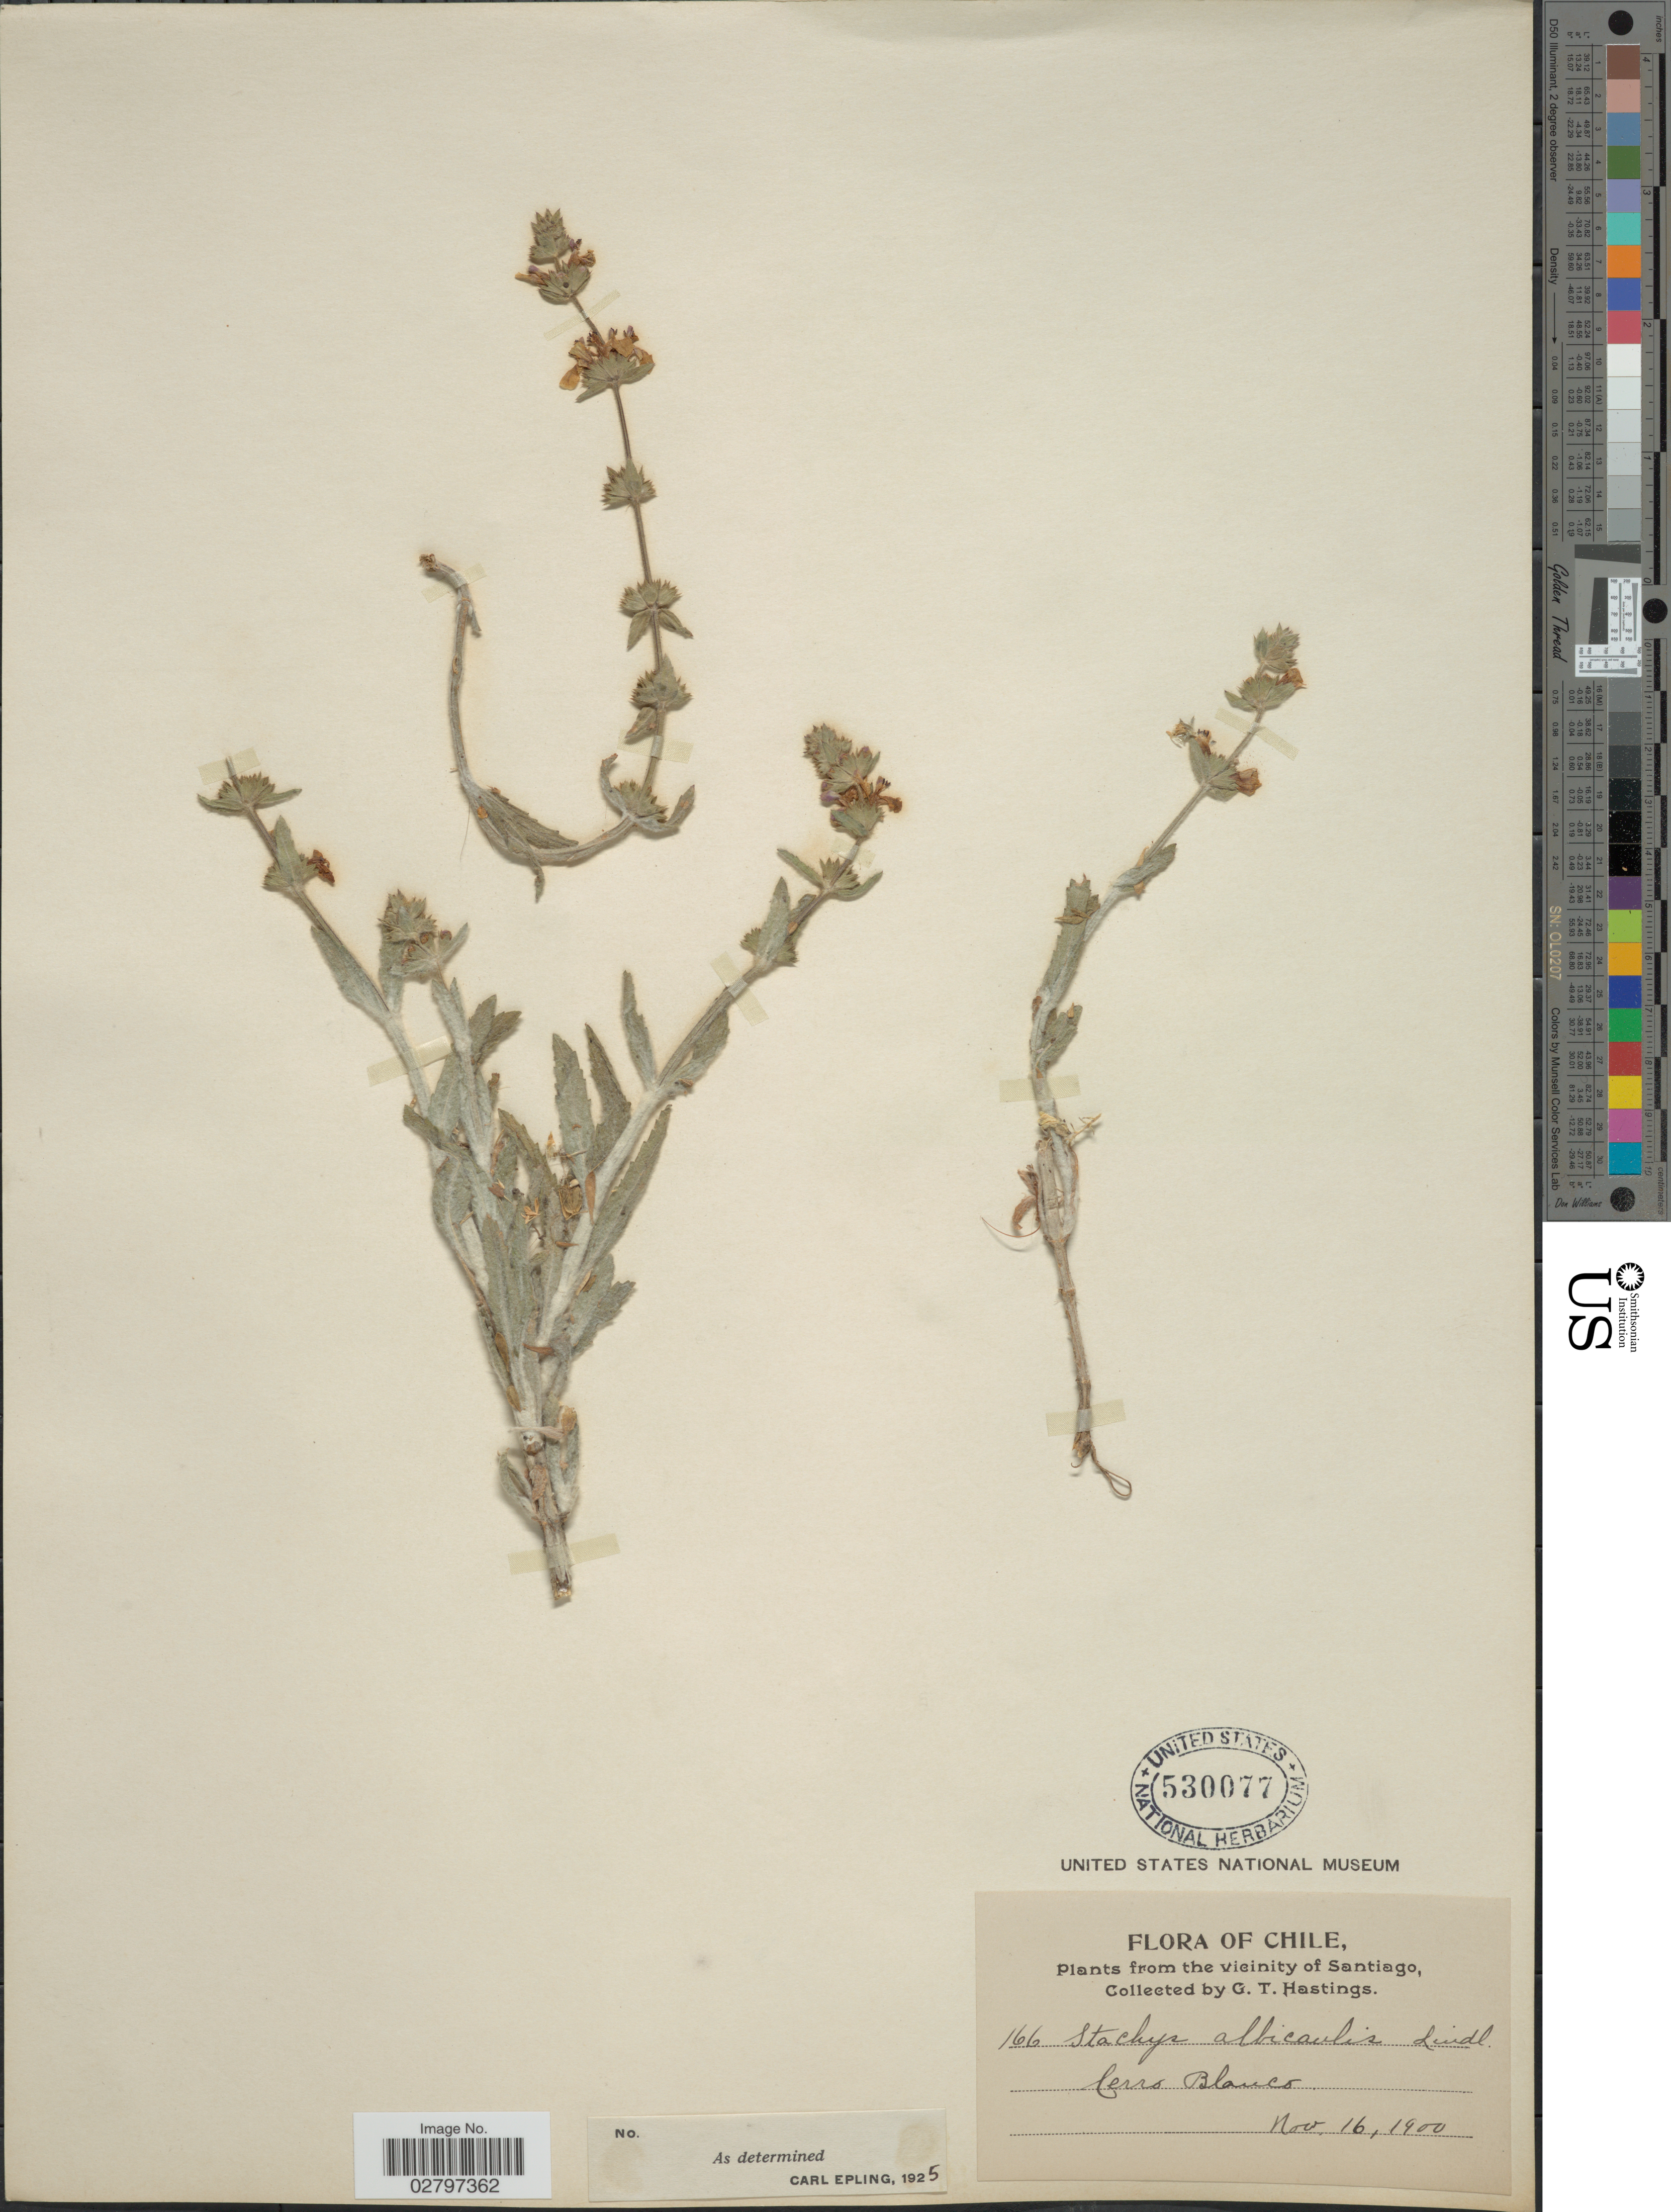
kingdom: Plantae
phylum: Tracheophyta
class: Magnoliopsida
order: Lamiales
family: Lamiaceae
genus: Stachys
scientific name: Stachys albicaulis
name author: Lindl.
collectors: G. Hastings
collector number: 166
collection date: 1900-11-16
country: Chile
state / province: Región Metropolitana (RM)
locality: Vicinity of Santiago, Cerro Blanco.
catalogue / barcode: US 530077